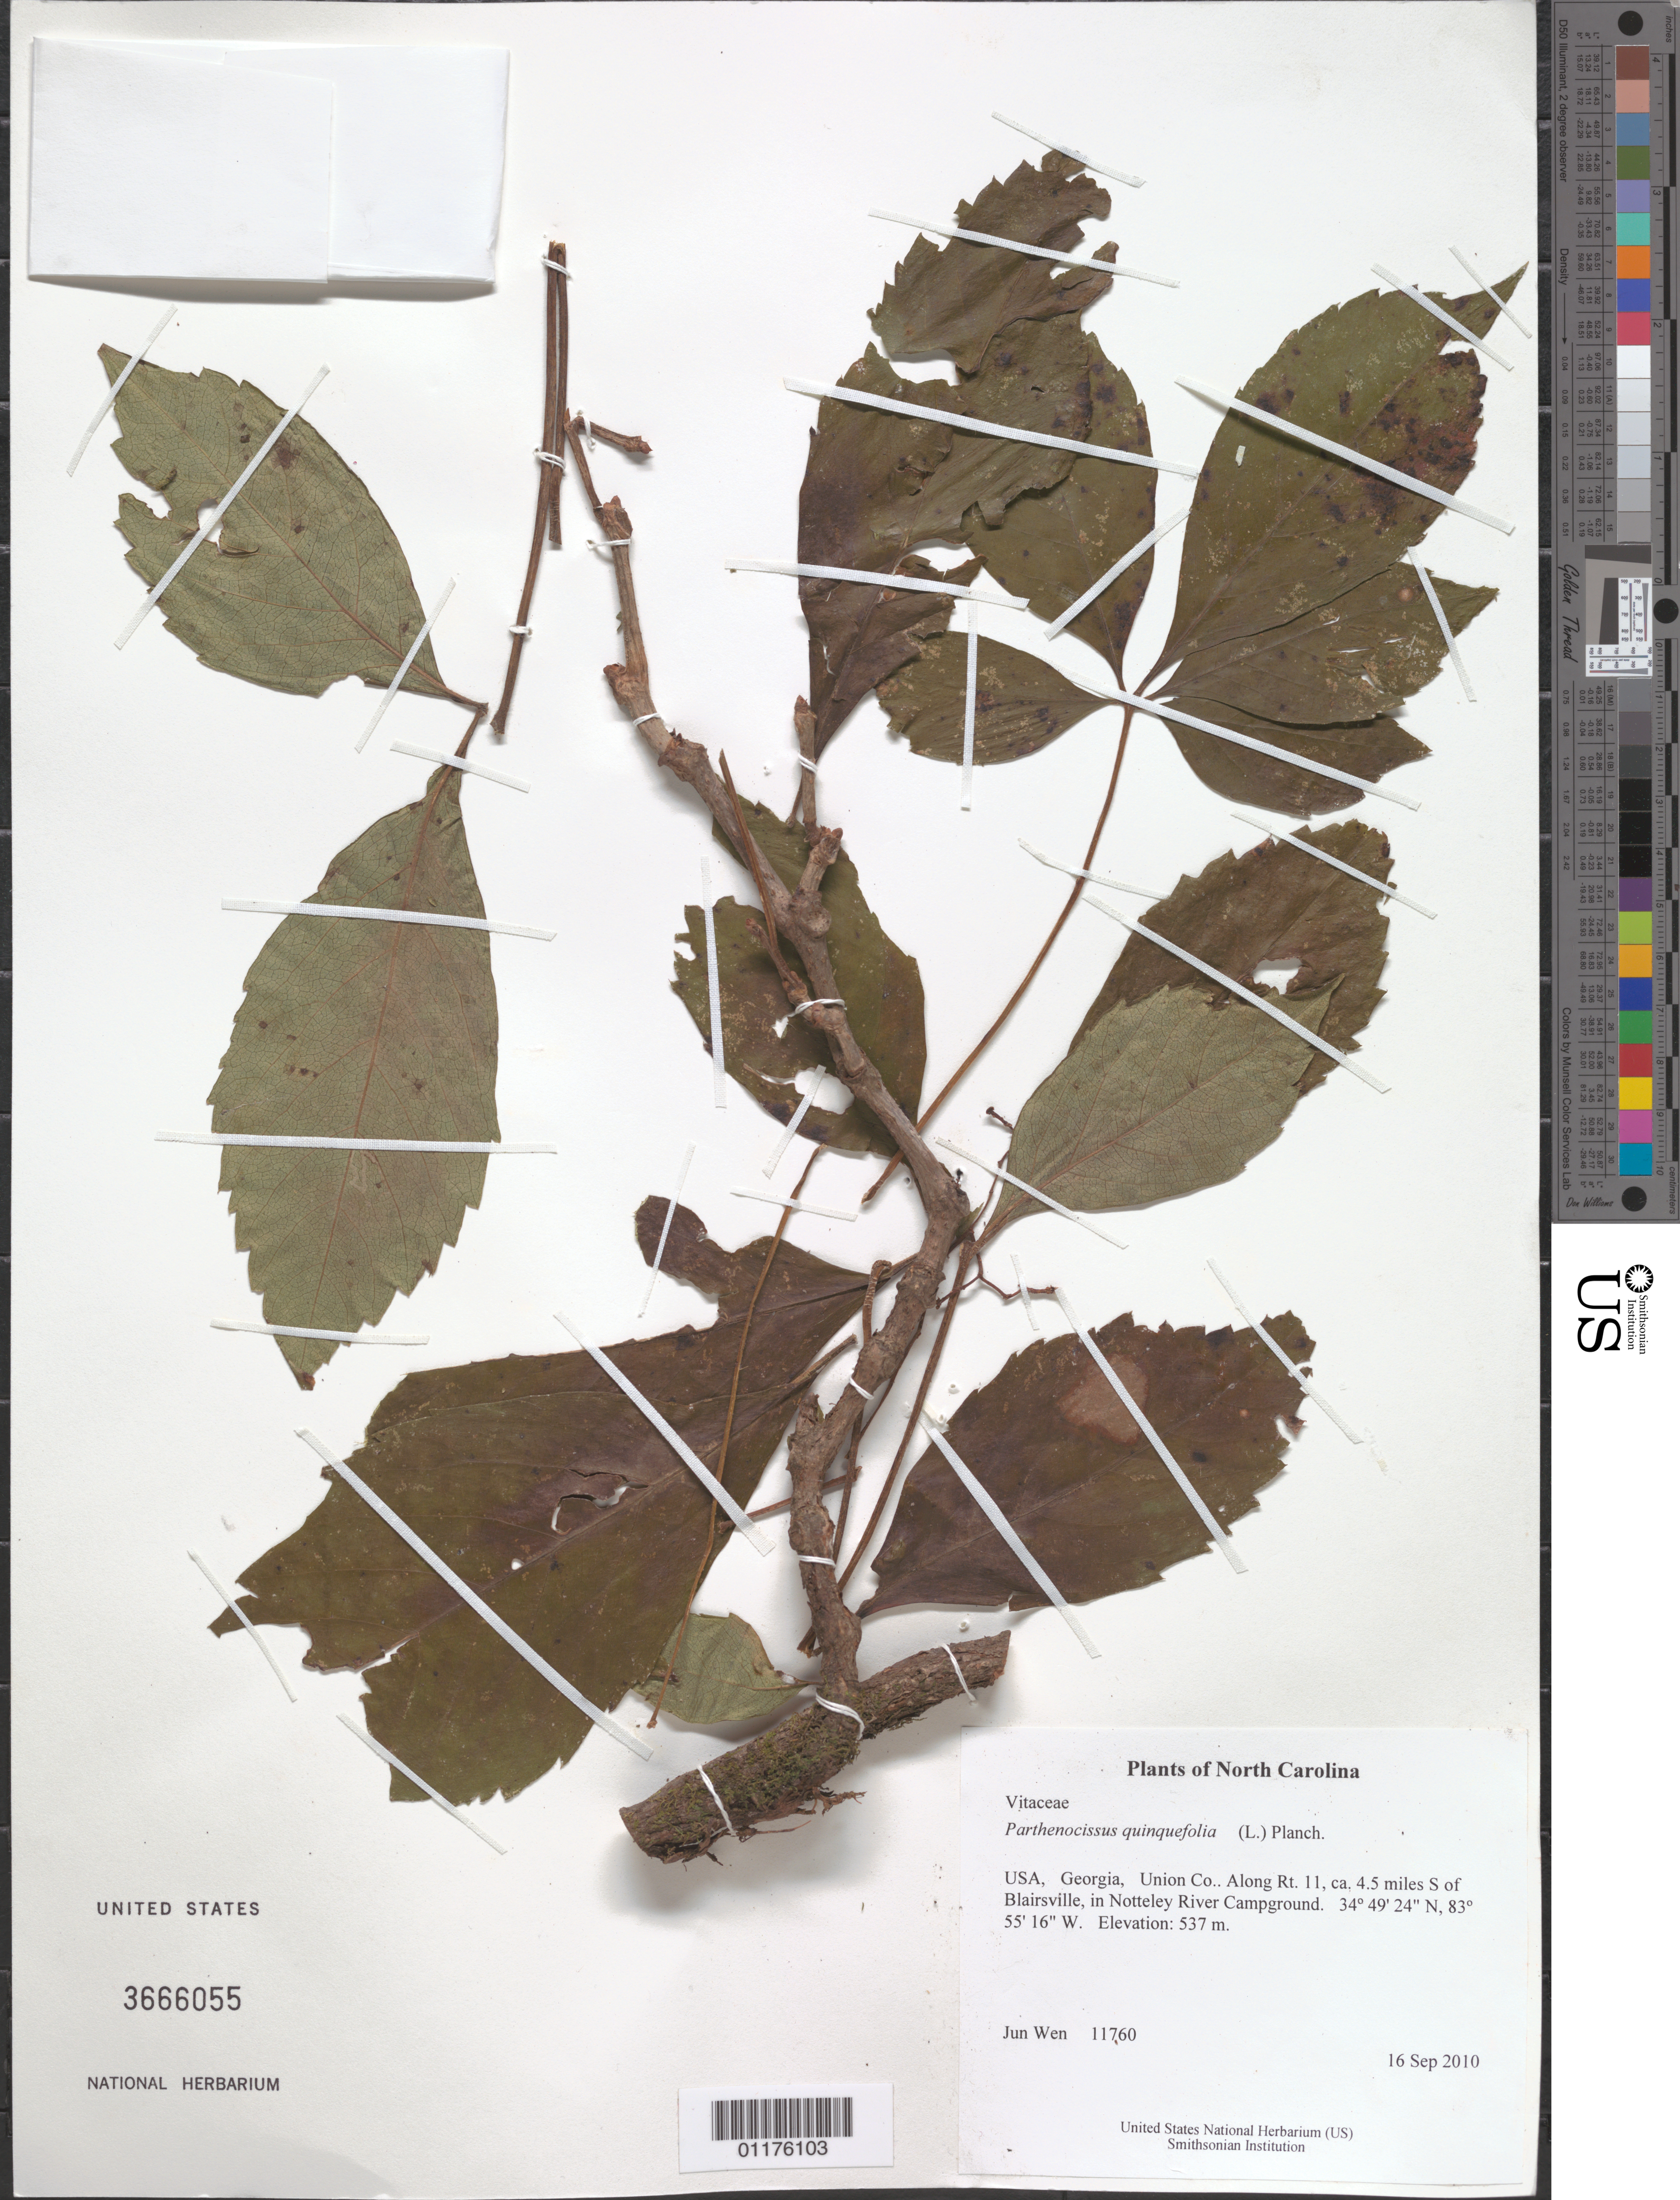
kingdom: Plantae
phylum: Tracheophyta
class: Magnoliopsida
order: Vitales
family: Vitaceae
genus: Parthenocissus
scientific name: Parthenocissus quinquefolia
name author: (L.) Planch.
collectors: J. Wen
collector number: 11760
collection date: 2010-09-16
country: United States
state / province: Georgia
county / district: Union Co.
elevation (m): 537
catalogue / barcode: US 3666055